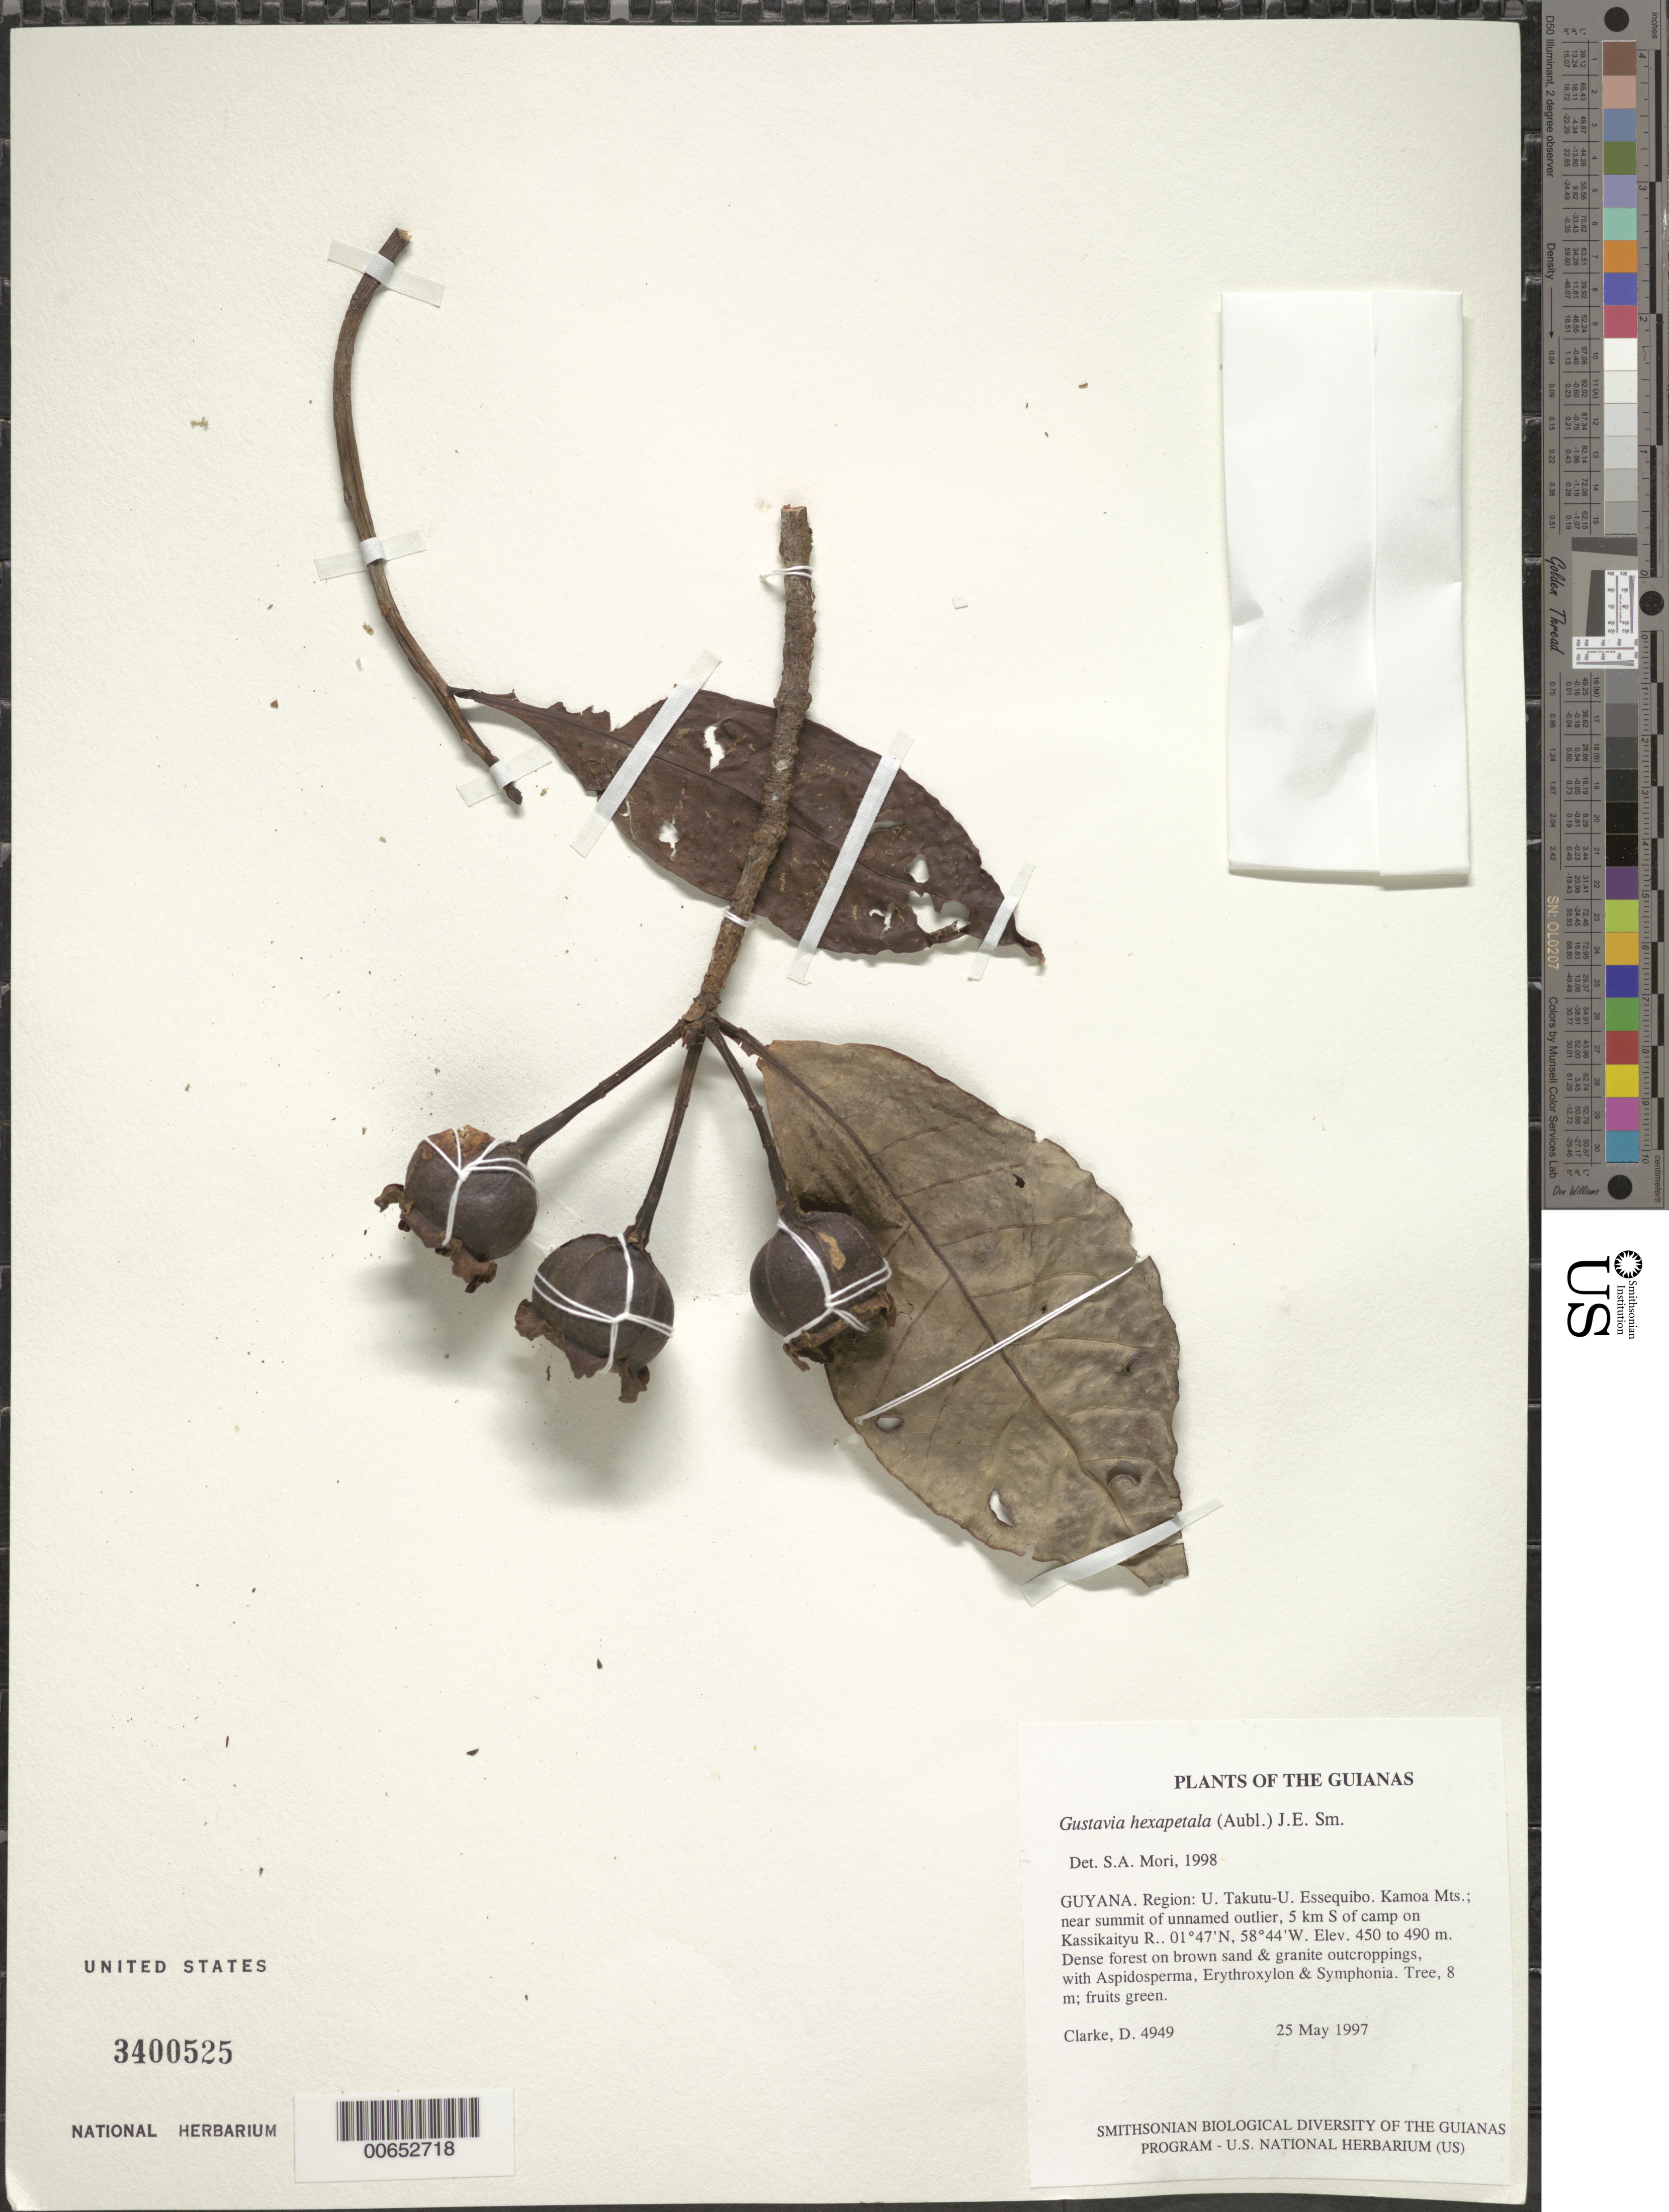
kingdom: Plantae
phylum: Tracheophyta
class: Magnoliopsida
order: Ericales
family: Lecythidaceae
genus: Gustavia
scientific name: Gustavia hexapetala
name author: (Aubl.) Sm.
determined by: Mori, Scott A.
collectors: H. D. Clarke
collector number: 4949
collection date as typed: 25 May 1997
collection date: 1997-05-25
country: Guyana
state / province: U. Takutu-U. Essequibo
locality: Kamoa Mts.; near summit of unnamed outlier, 5 km S of camp on Kassikaityu R.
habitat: Dense forest on brown sand & granite outcroppings, with Aspidosperma, Erythroxylum & Symphonia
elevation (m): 450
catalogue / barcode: US 3400525